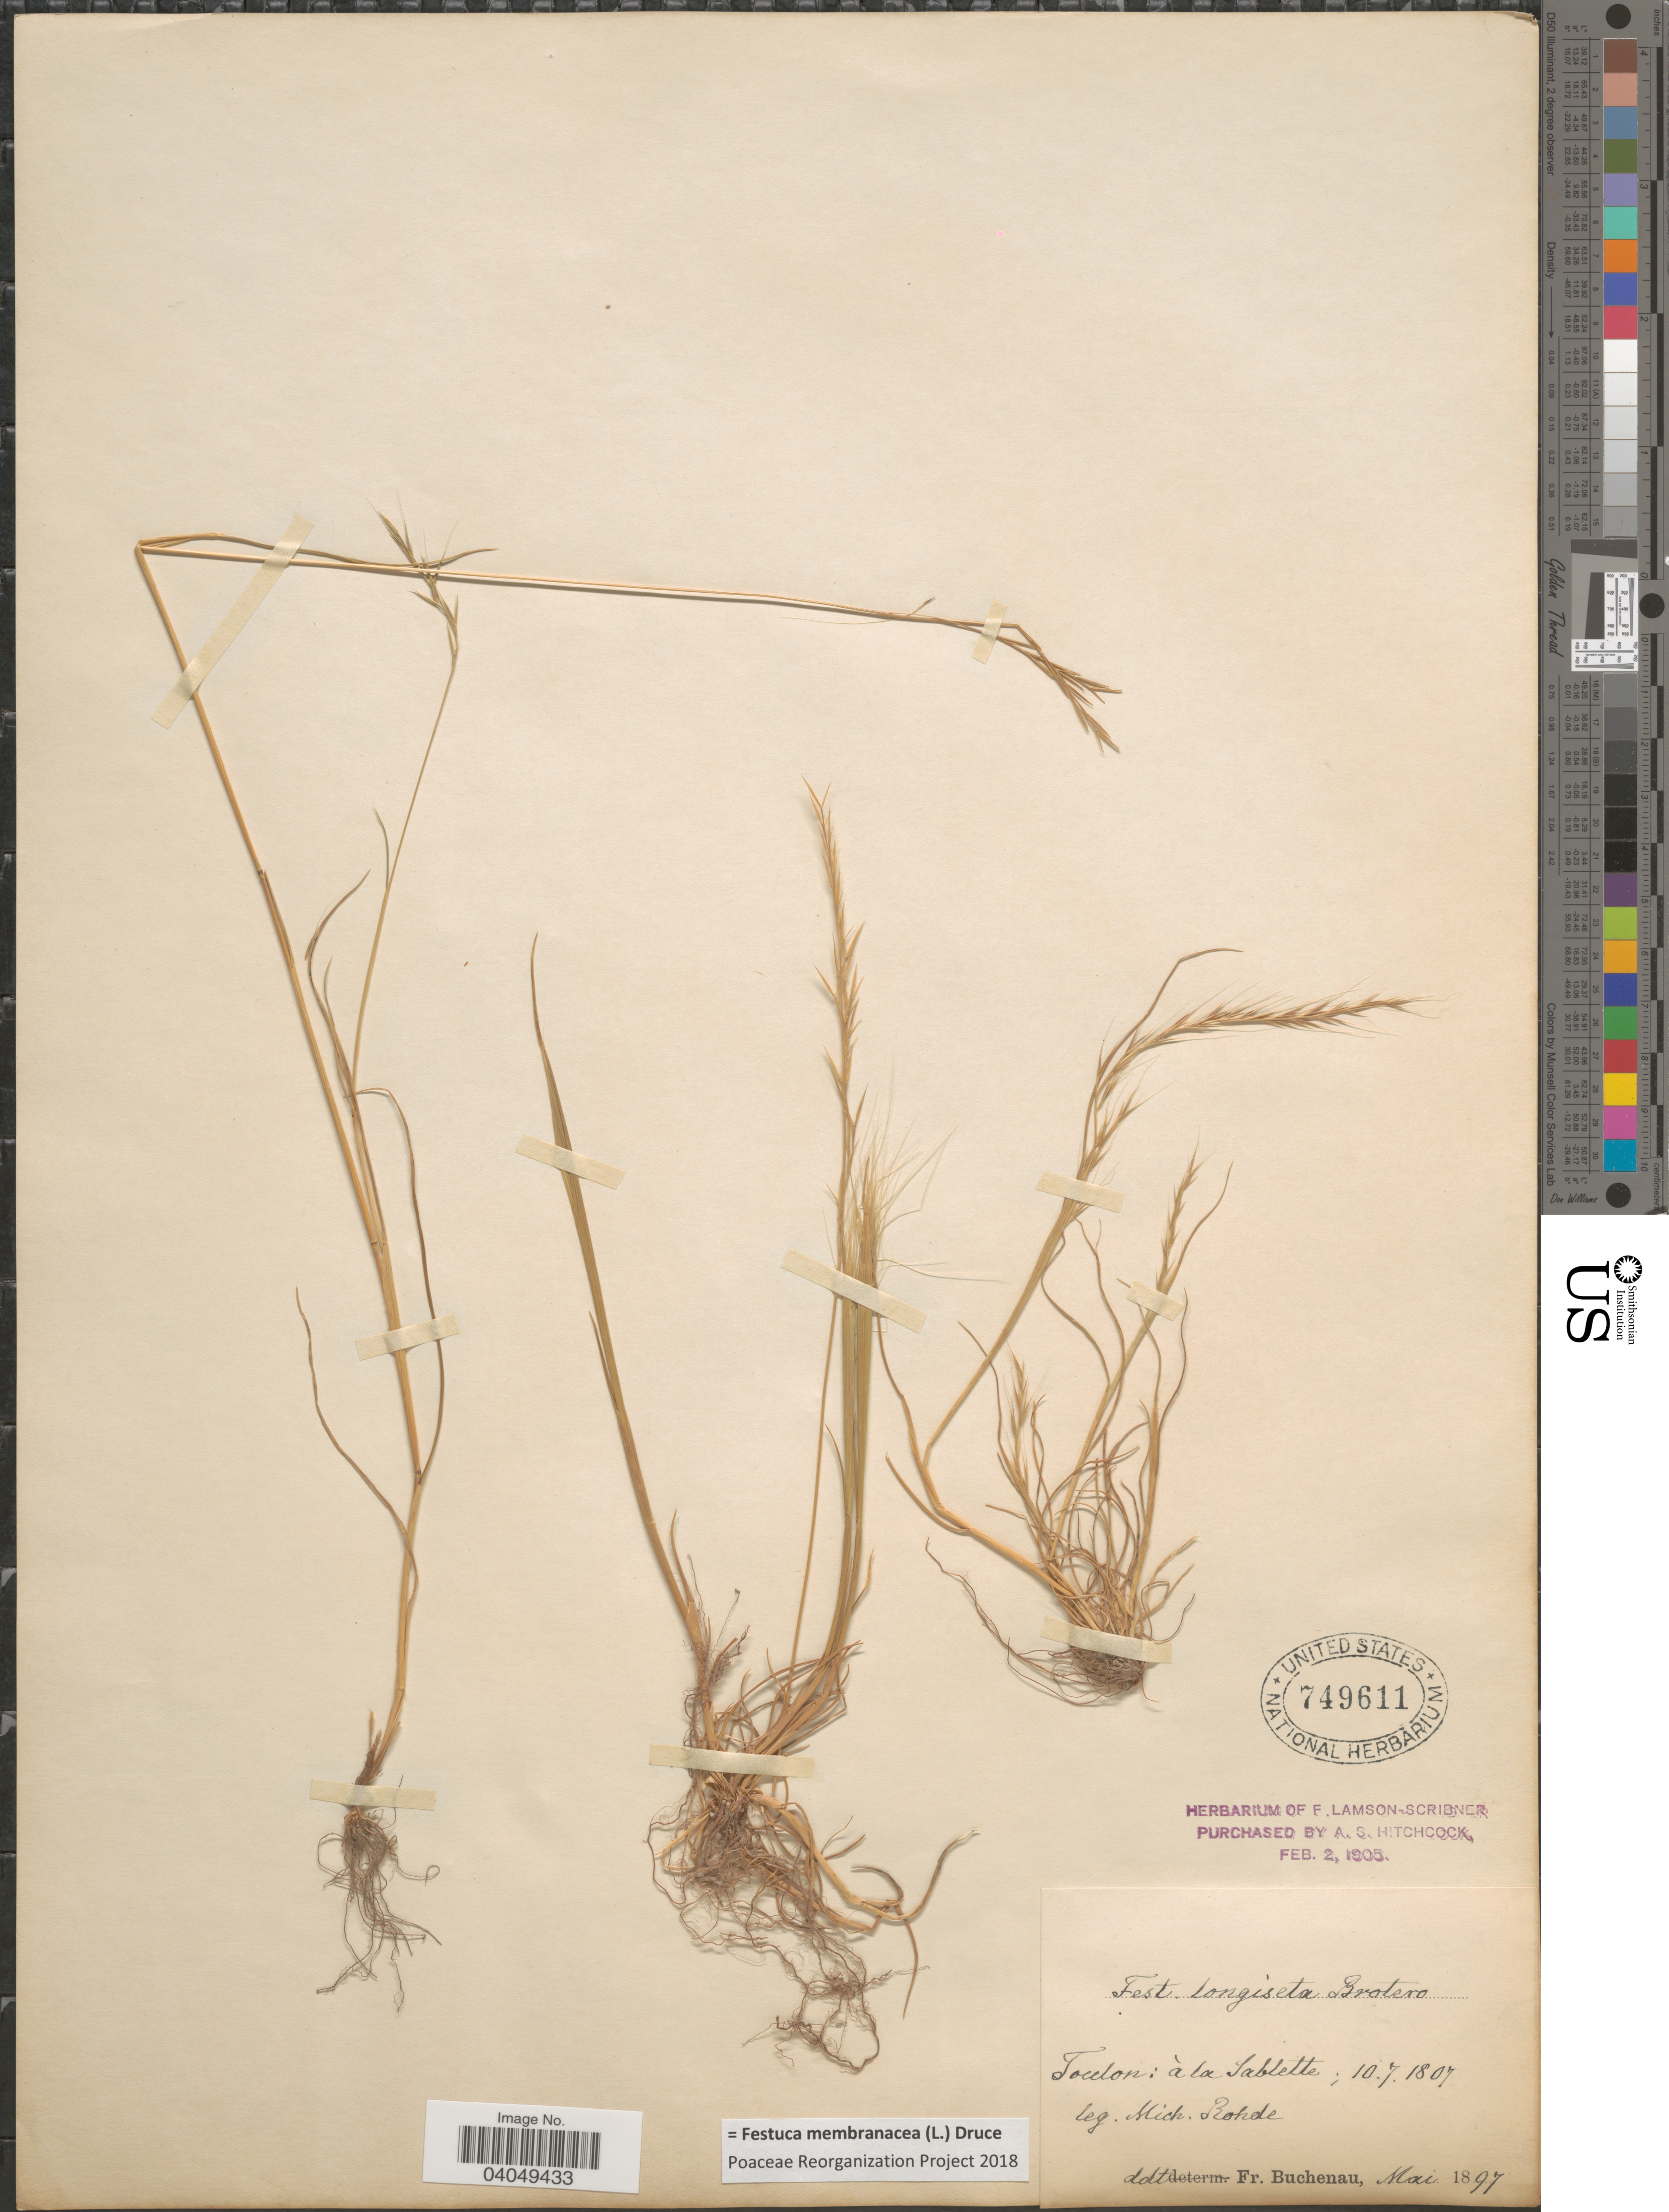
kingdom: Plantae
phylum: Tracheophyta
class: Liliopsida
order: Poales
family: Poaceae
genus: Festuca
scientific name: Festuca membranacea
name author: Kit.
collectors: M. Rohde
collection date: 1807-07-10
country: France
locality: Toulon: à la Sablette.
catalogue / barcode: US 749611